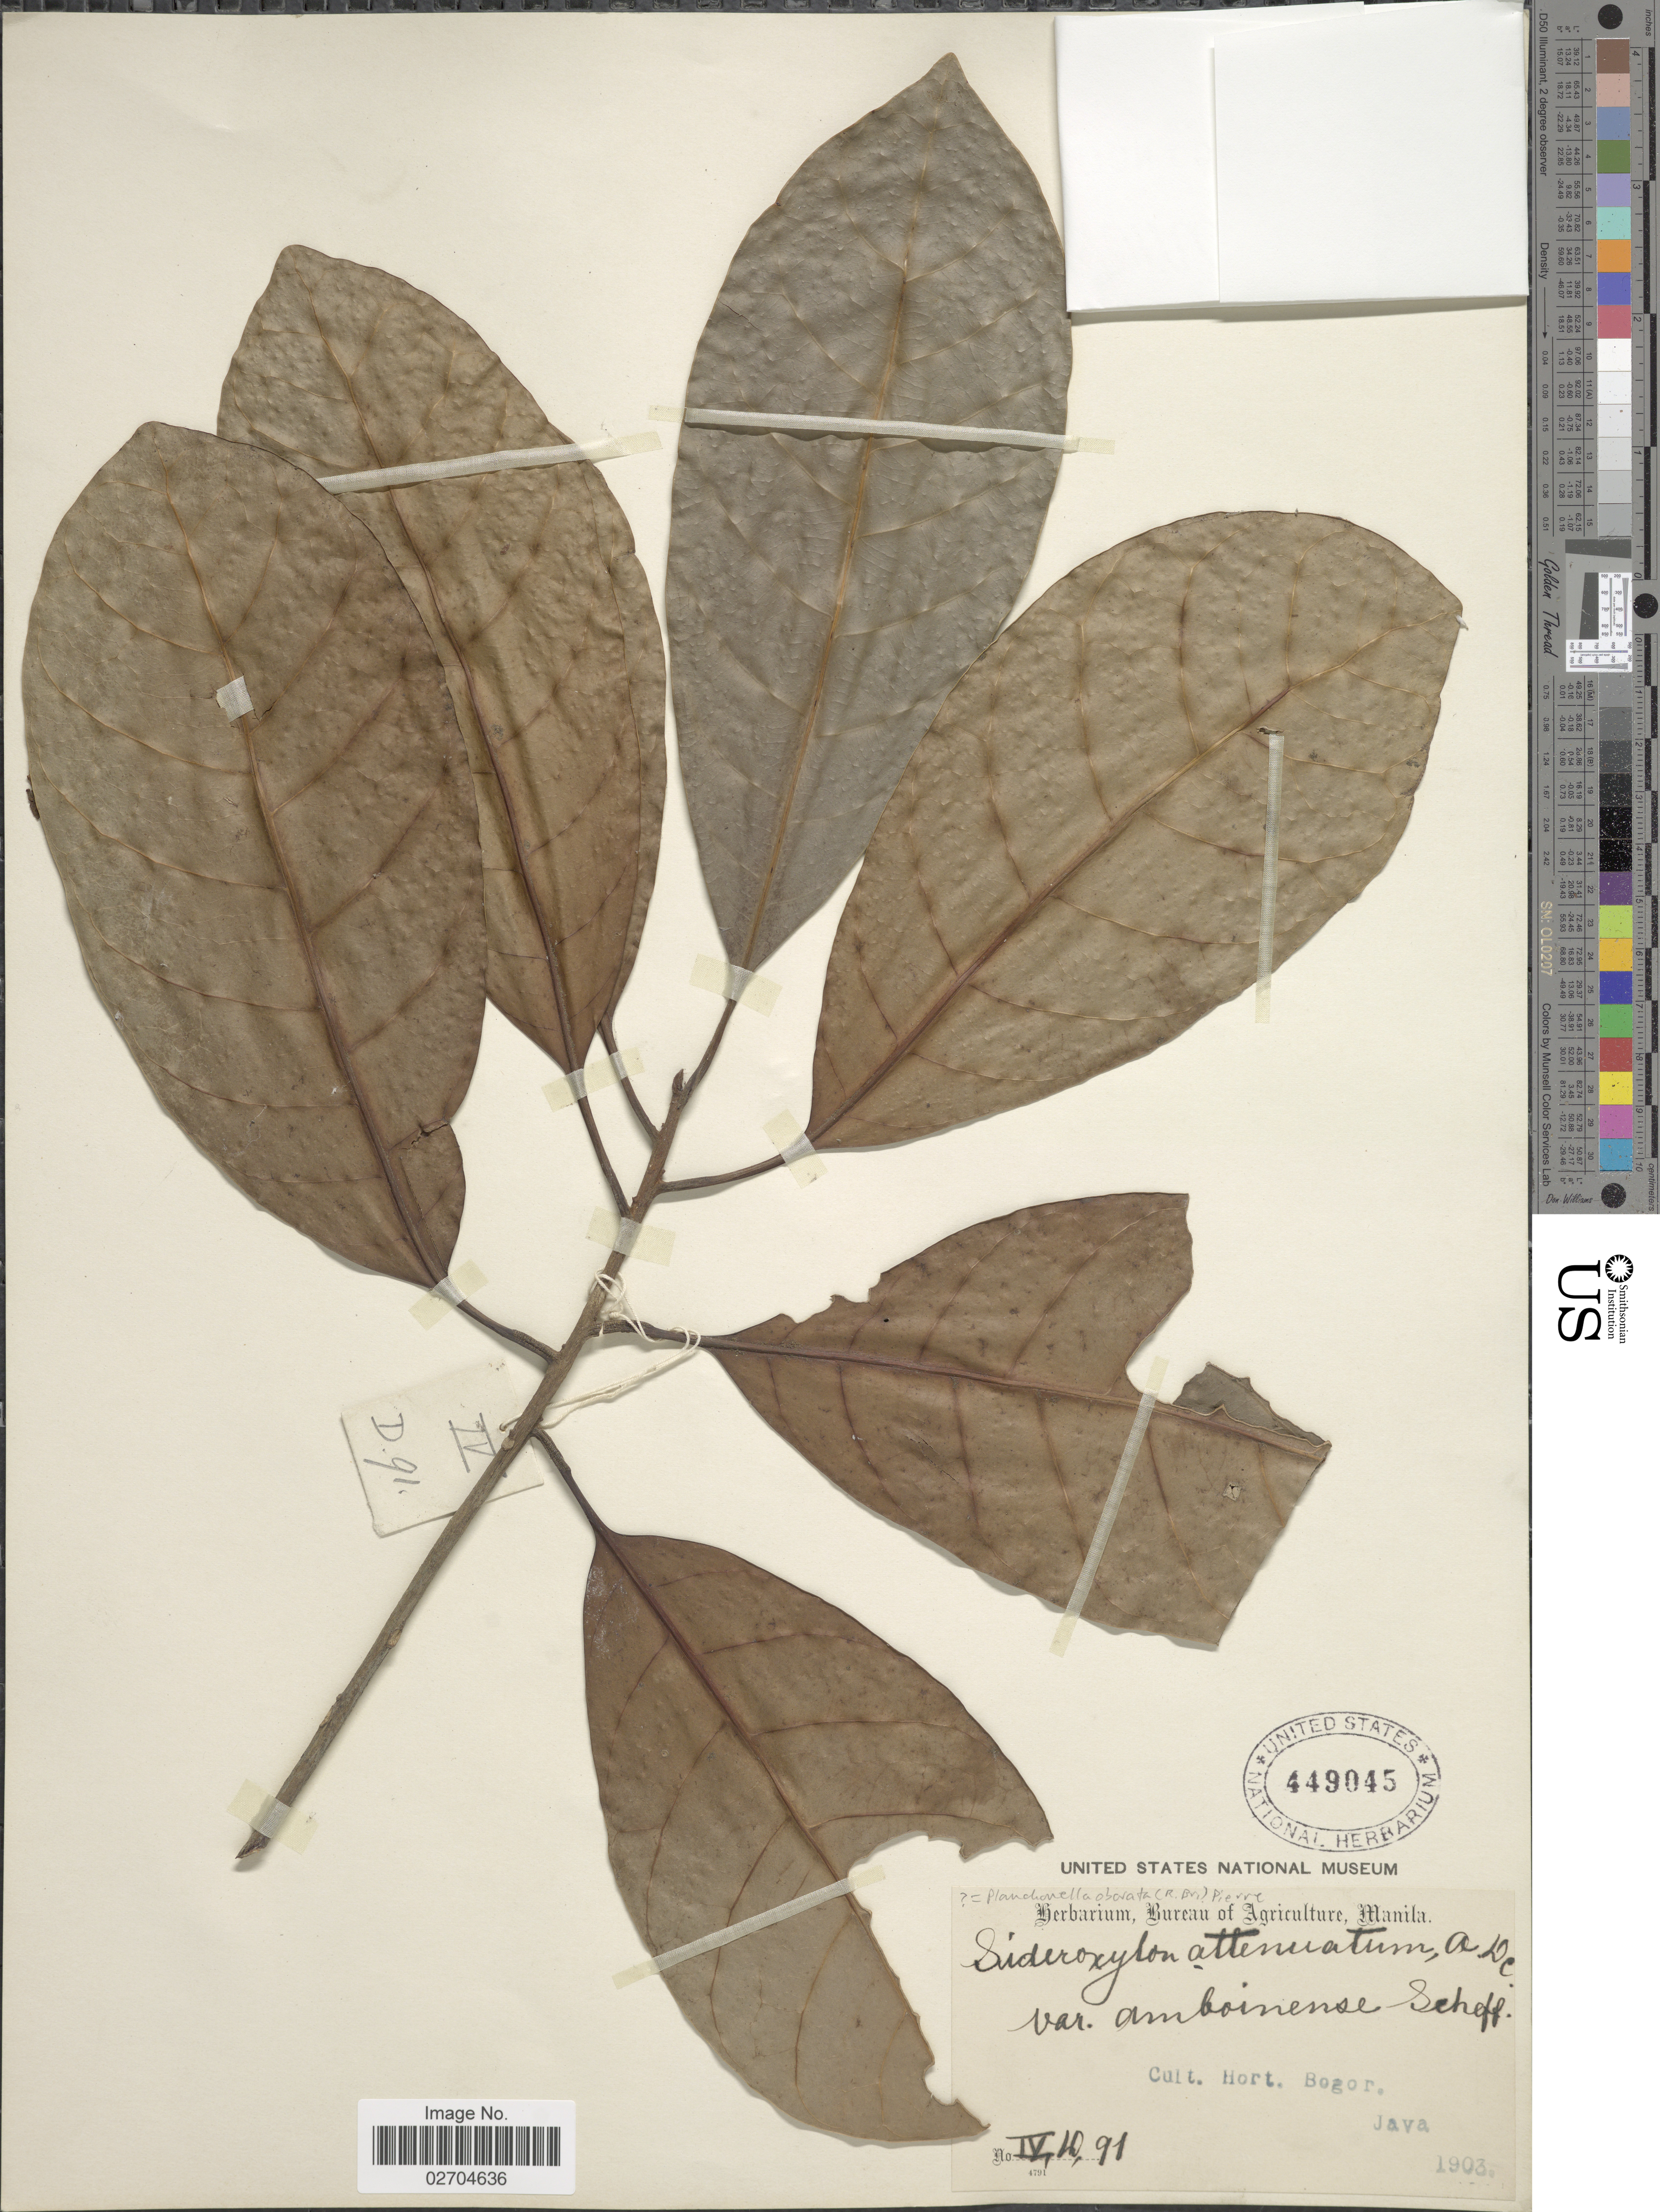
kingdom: Plantae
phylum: Tracheophyta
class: Magnoliopsida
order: Ericales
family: Sapotaceae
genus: Planchonella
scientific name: Planchonella obovata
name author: (R. Br.) Pierre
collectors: ex Herb. Bur. Agric. Manila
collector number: IV, D, 91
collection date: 1903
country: Indonesia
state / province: Java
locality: Cult. Hort. Bogor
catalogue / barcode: US 449045